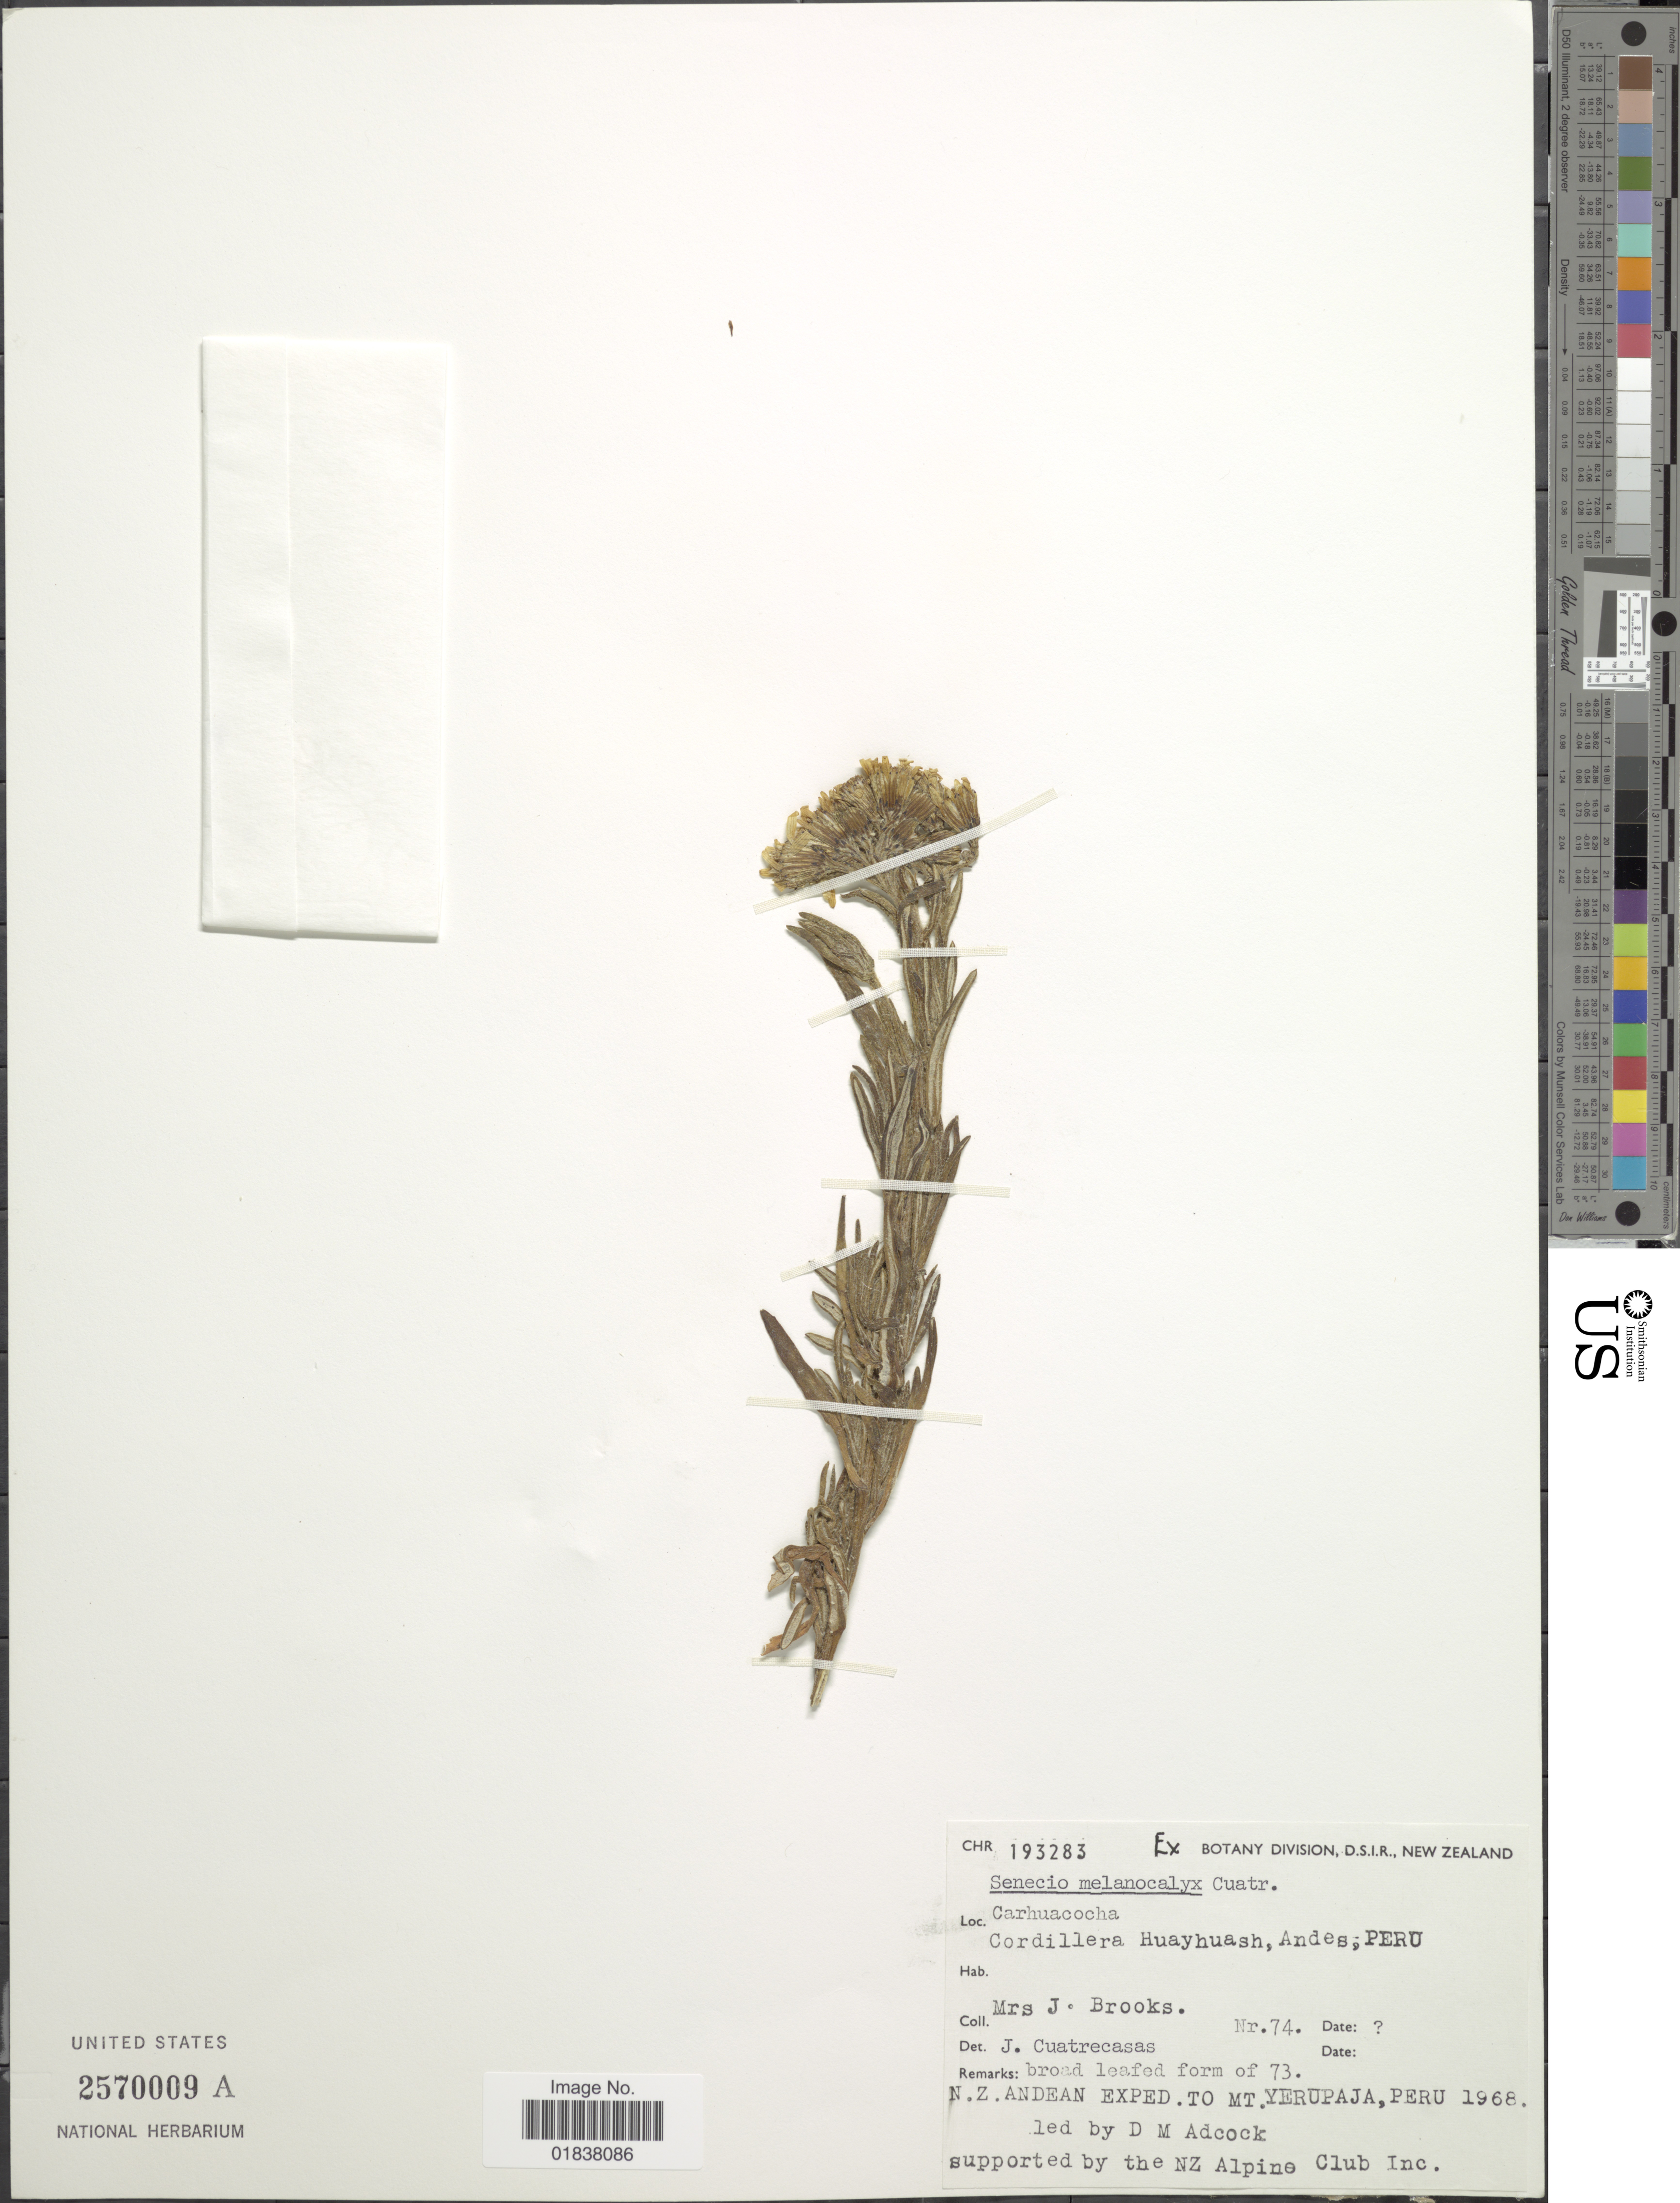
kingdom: Plantae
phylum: Tracheophyta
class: Magnoliopsida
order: Asterales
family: Asteraceae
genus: Senecio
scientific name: Senecio melanocalyx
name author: Cuatrec.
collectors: J. Brooks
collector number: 74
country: Peru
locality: Carhuacocha, Cordillera Huayhuash, Andes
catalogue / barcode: US 2570009A